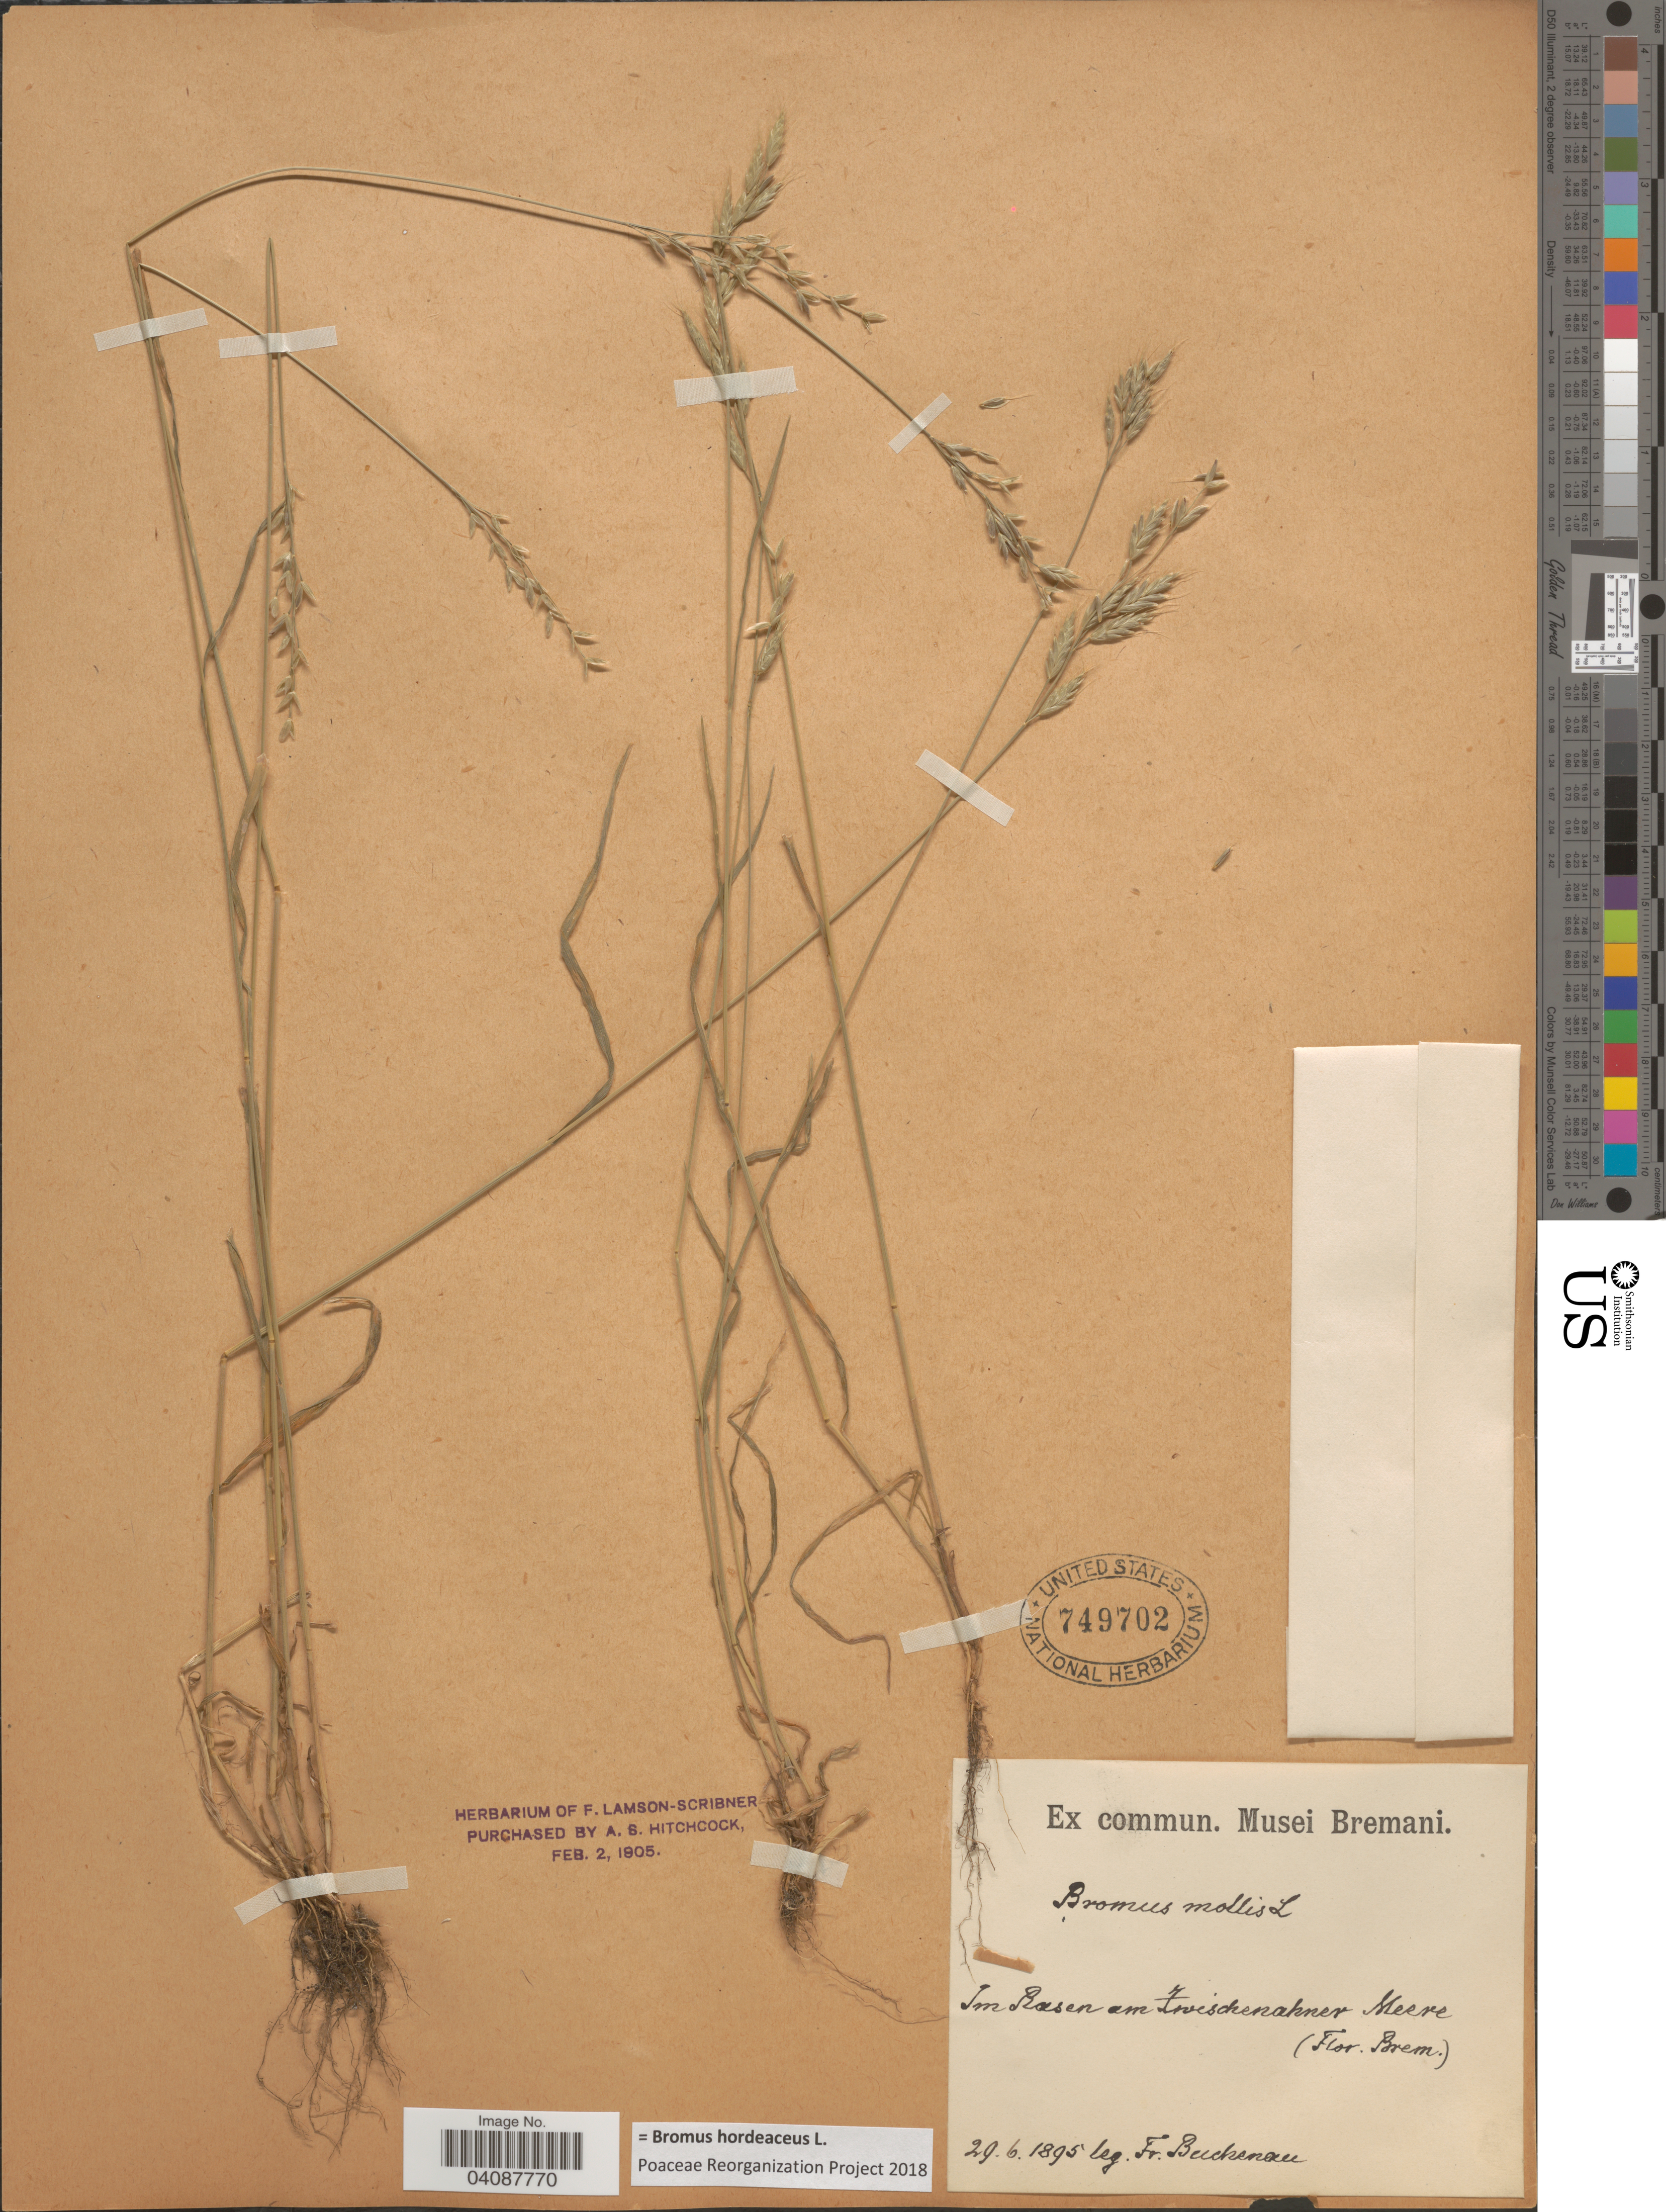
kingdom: Plantae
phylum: Tracheophyta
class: Liliopsida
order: Poales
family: Poaceae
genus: Bromus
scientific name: Bromus hordeaceus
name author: L.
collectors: F. Buchenau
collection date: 1895-06-29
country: Germany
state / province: Bremen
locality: Im Basen am Zwischenahner Meere.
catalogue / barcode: US 749702